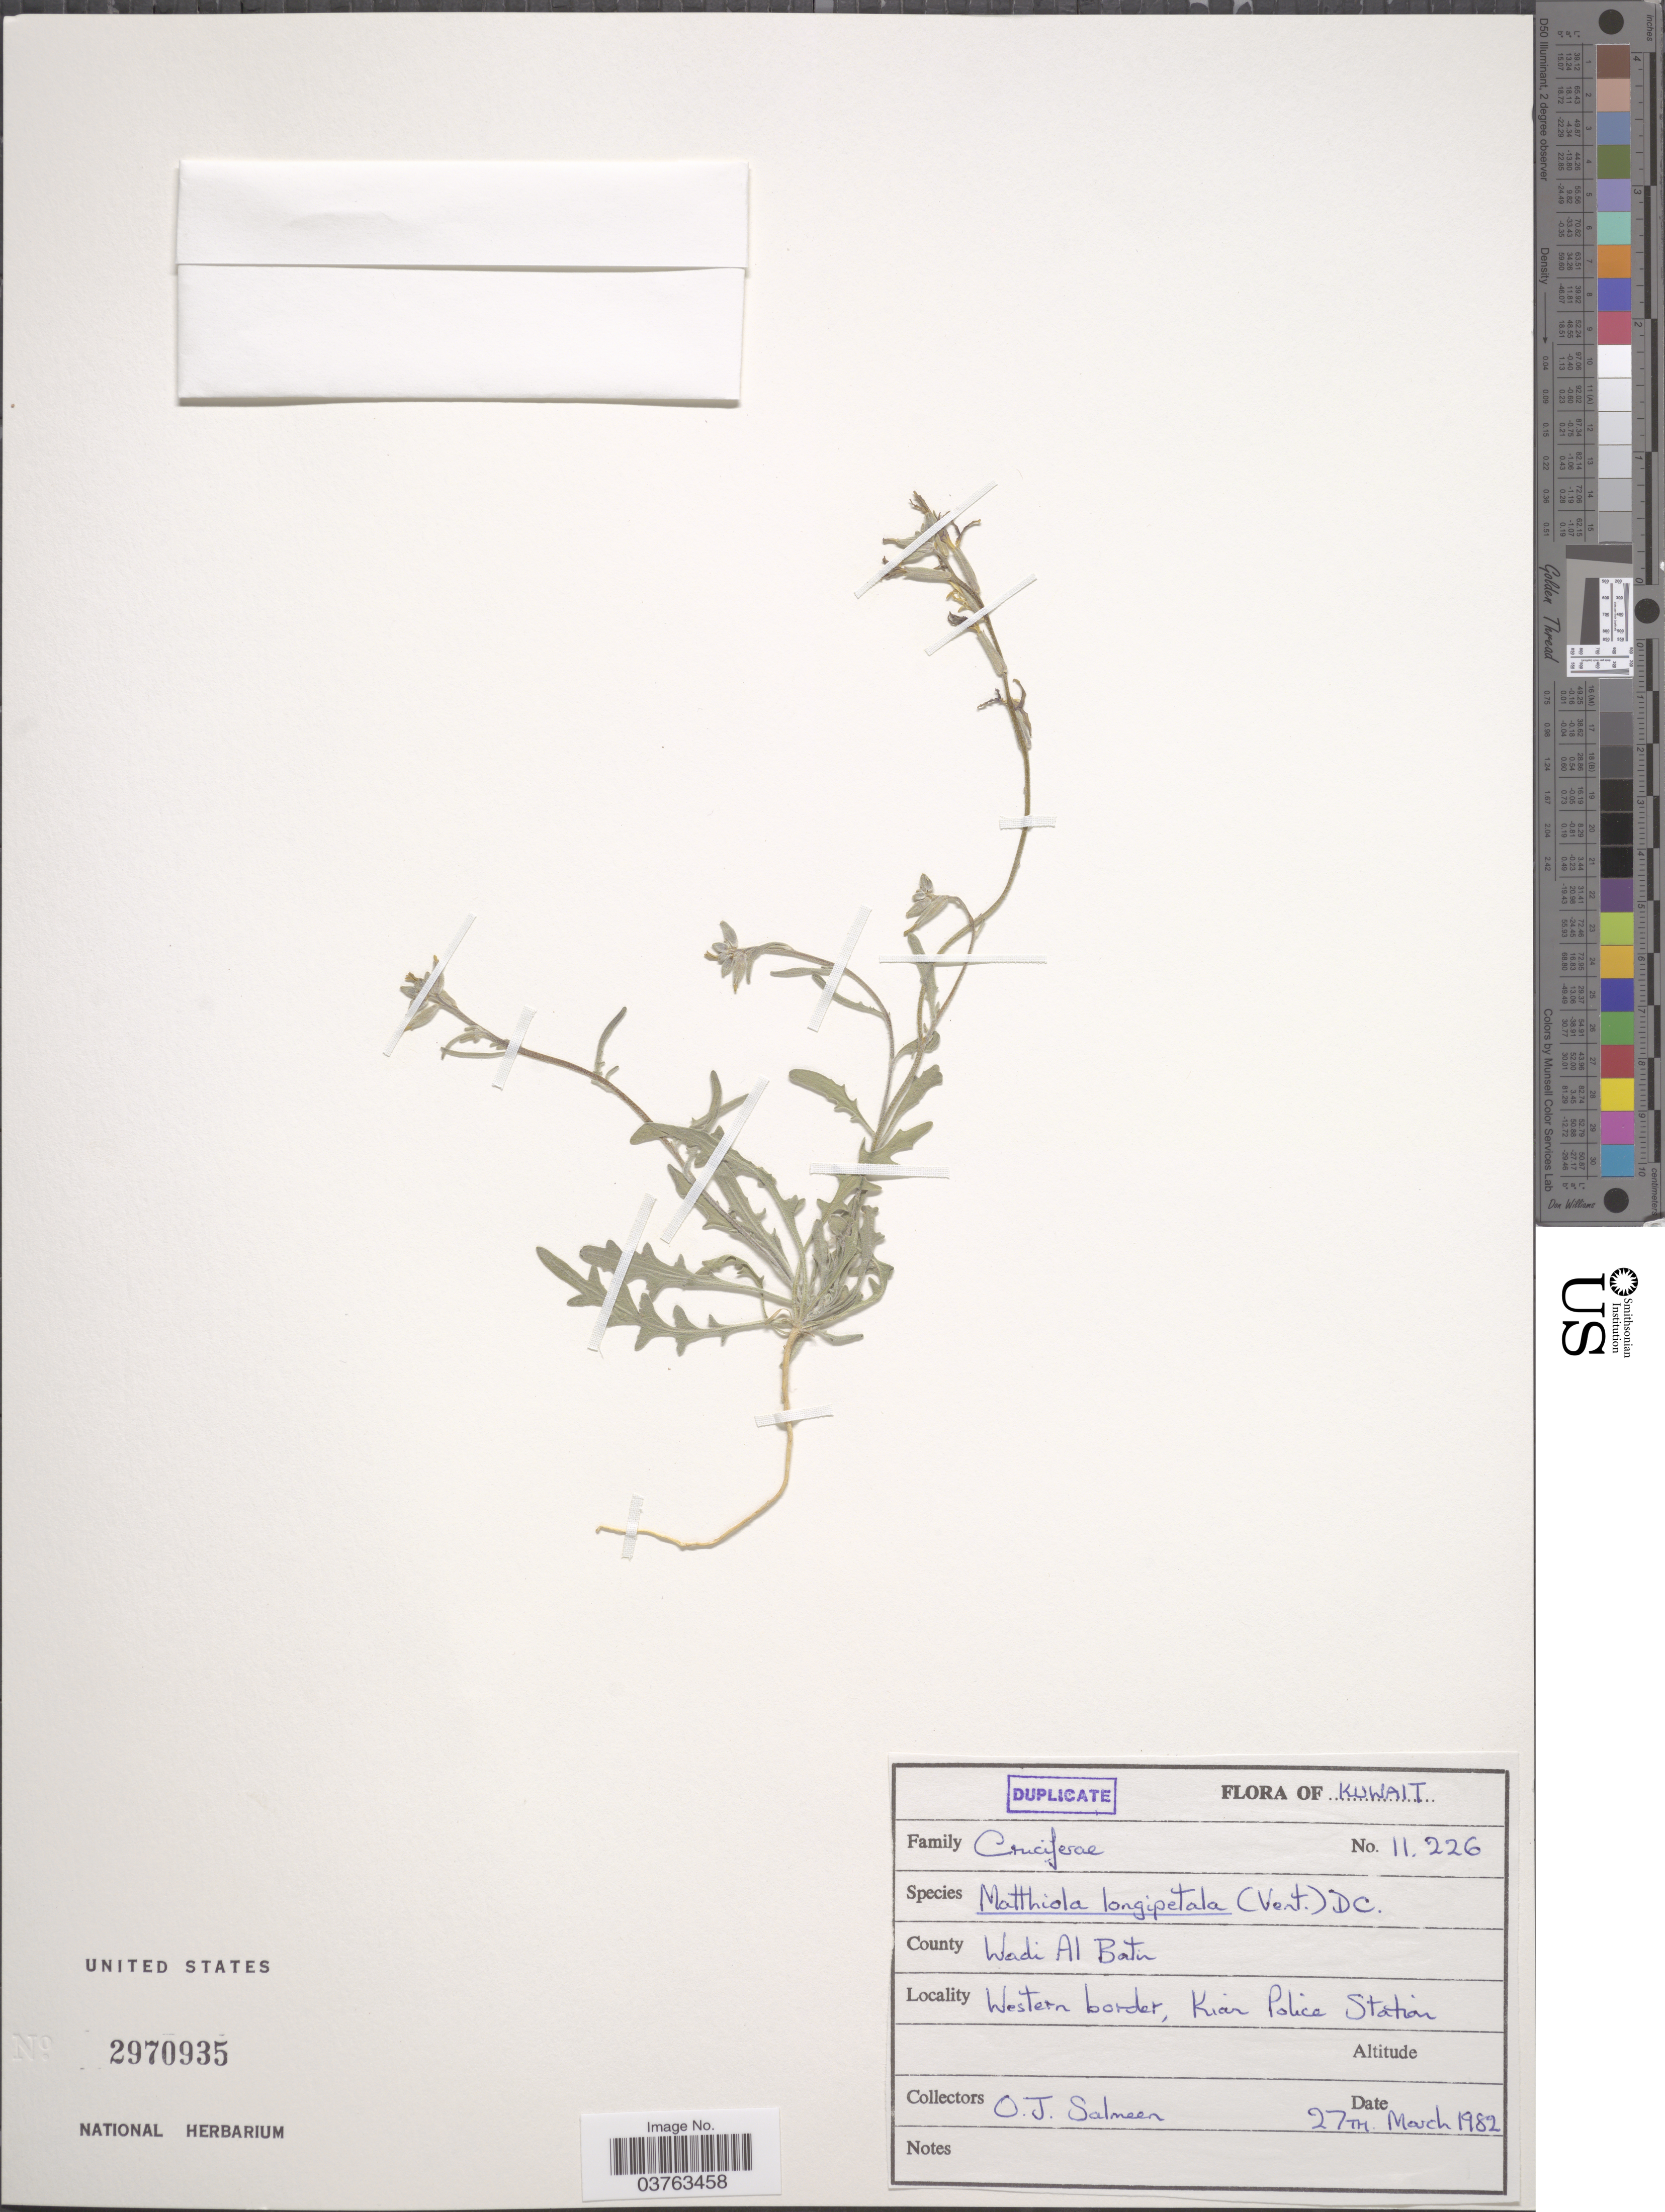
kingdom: Plantae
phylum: Tracheophyta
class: Magnoliopsida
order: Brassicales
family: Brassicaceae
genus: Matthiola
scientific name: Matthiola longipetala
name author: (Vent.) DC.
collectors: O. Salmeen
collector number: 11226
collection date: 1982-03-27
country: Kuwait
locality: County Wadi Al Batir, Western border, Kiar Police Station.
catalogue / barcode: US 2970935